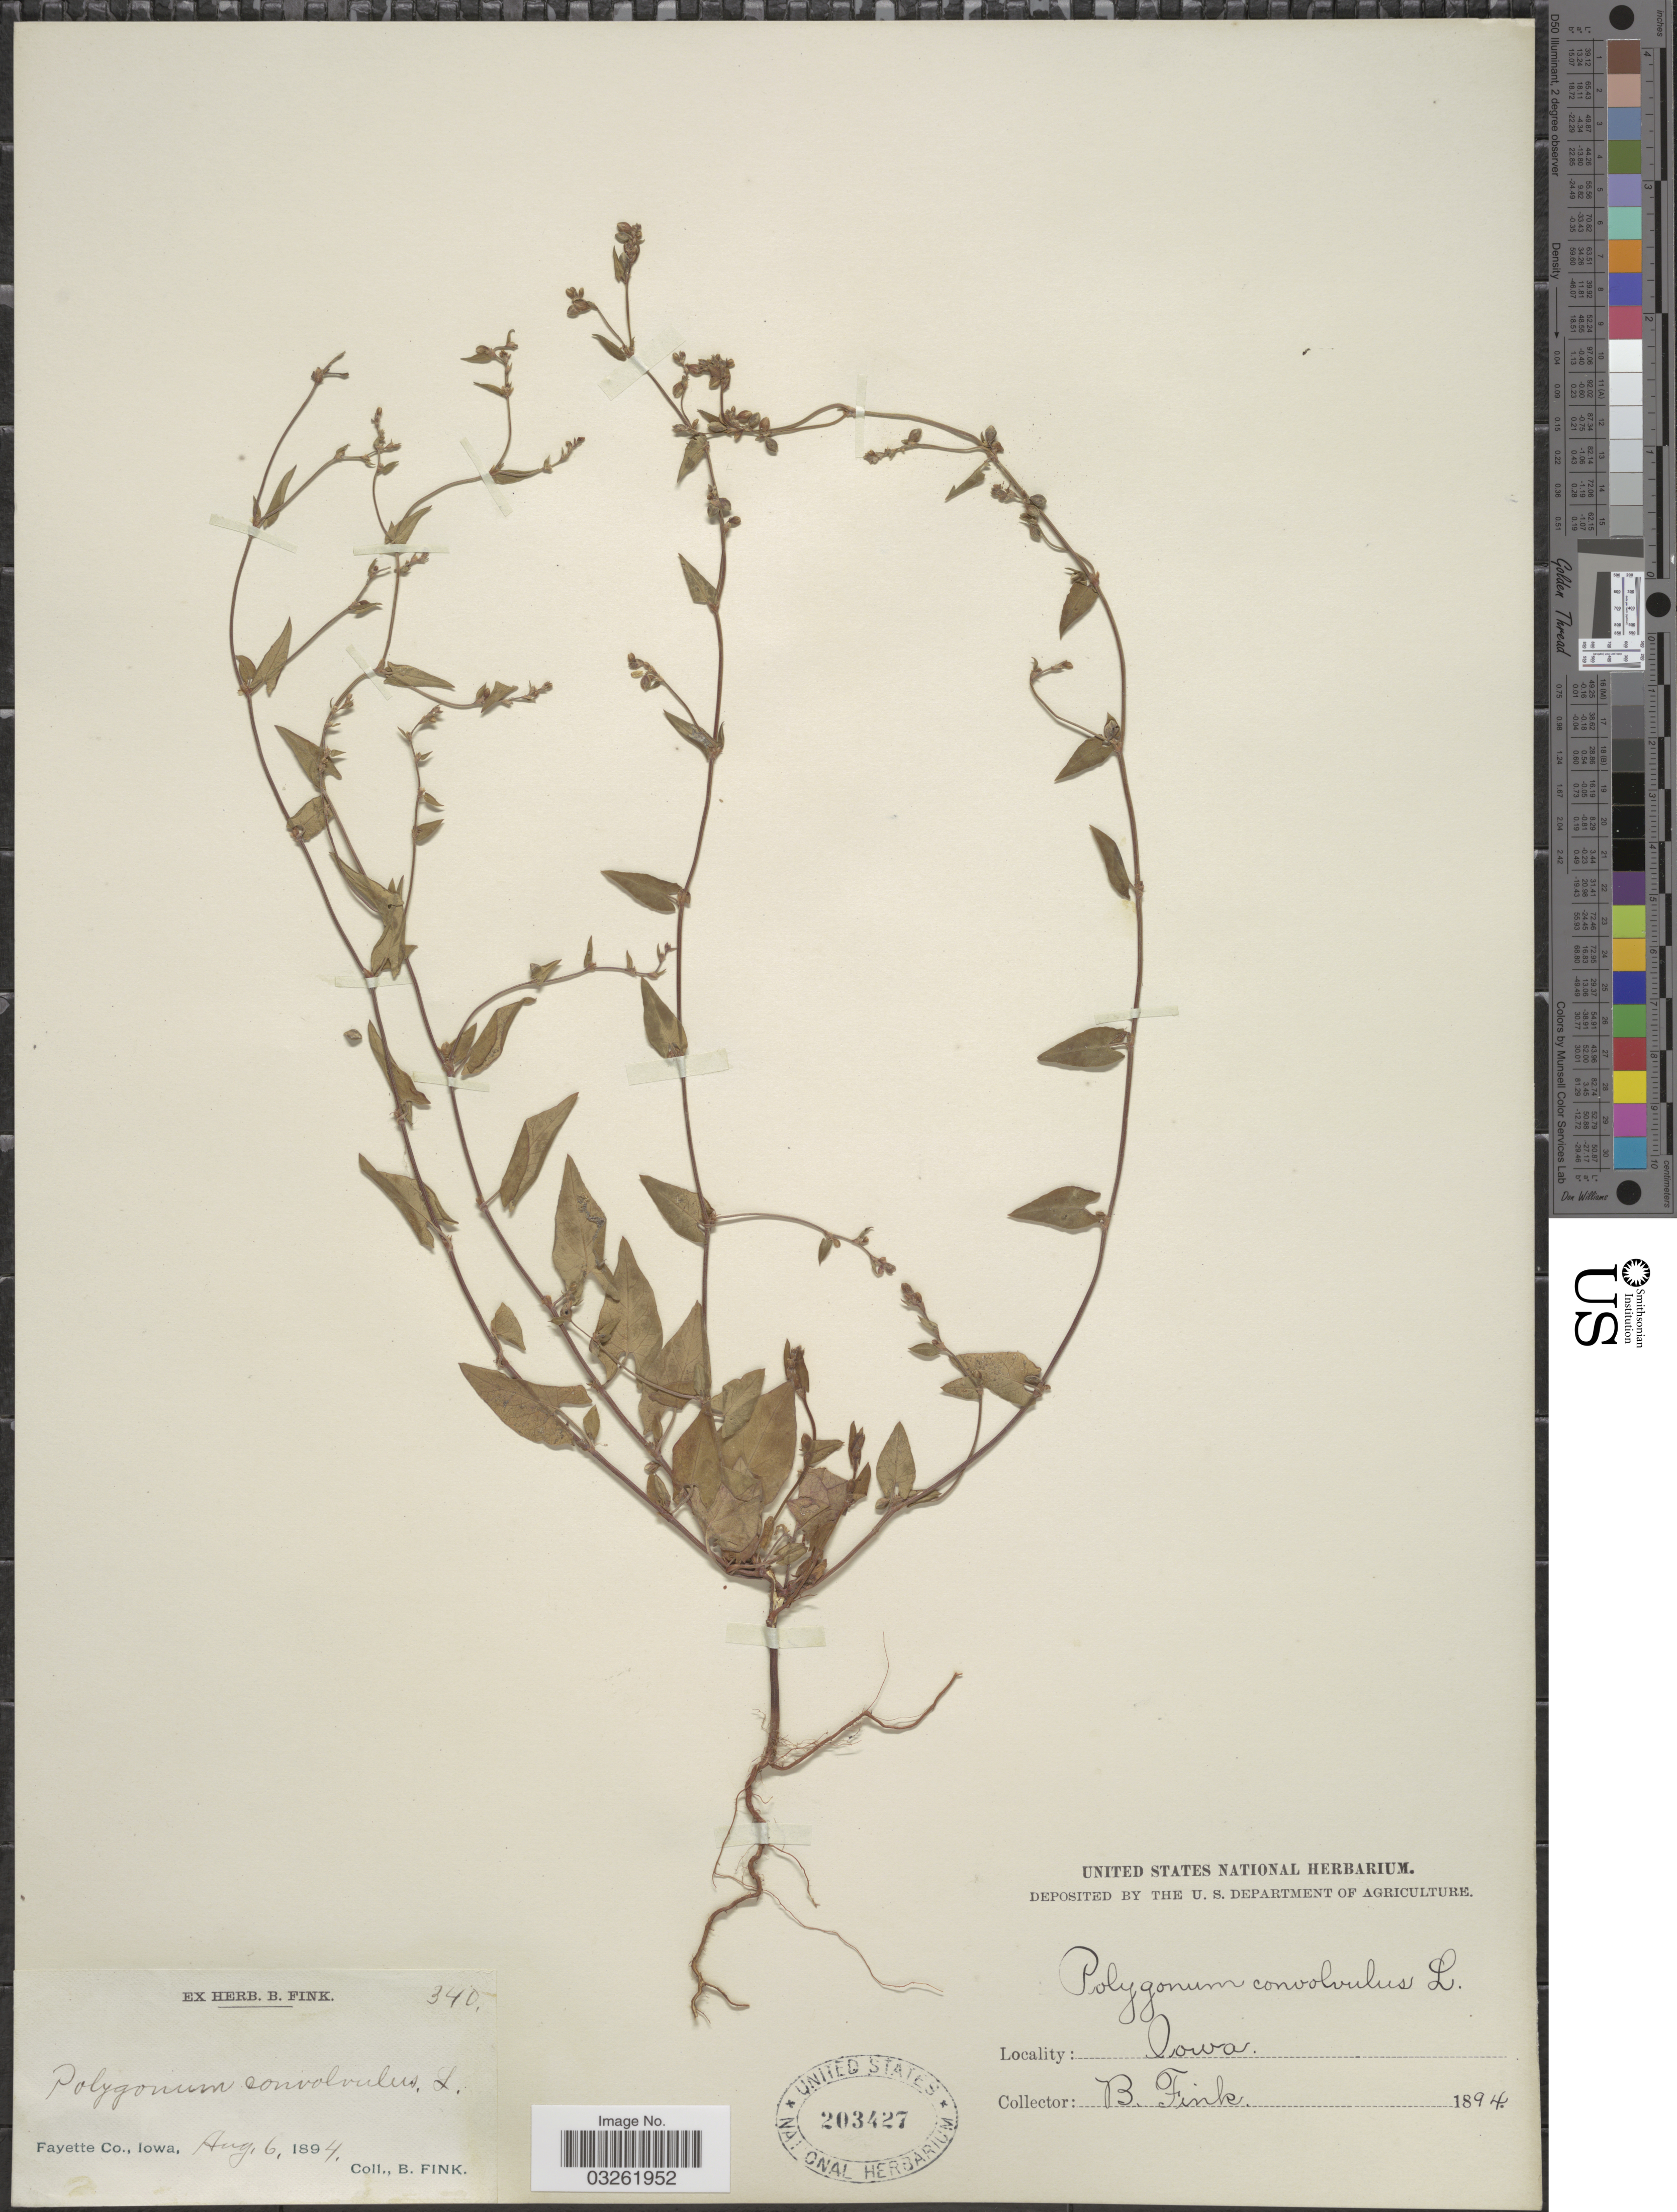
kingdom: Plantae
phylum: Tracheophyta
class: Magnoliopsida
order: Caryophyllales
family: Polygonaceae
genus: Fallopia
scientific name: Fallopia convolvulus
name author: (L.) Á. Löve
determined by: Strong, M. T., (US), Smithsonian Institution - National Museum of Natural History (UNITED STATES)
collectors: B. Fink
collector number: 340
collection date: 1894-08-06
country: United States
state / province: Iowa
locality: Fayette Co.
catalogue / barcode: US 203427